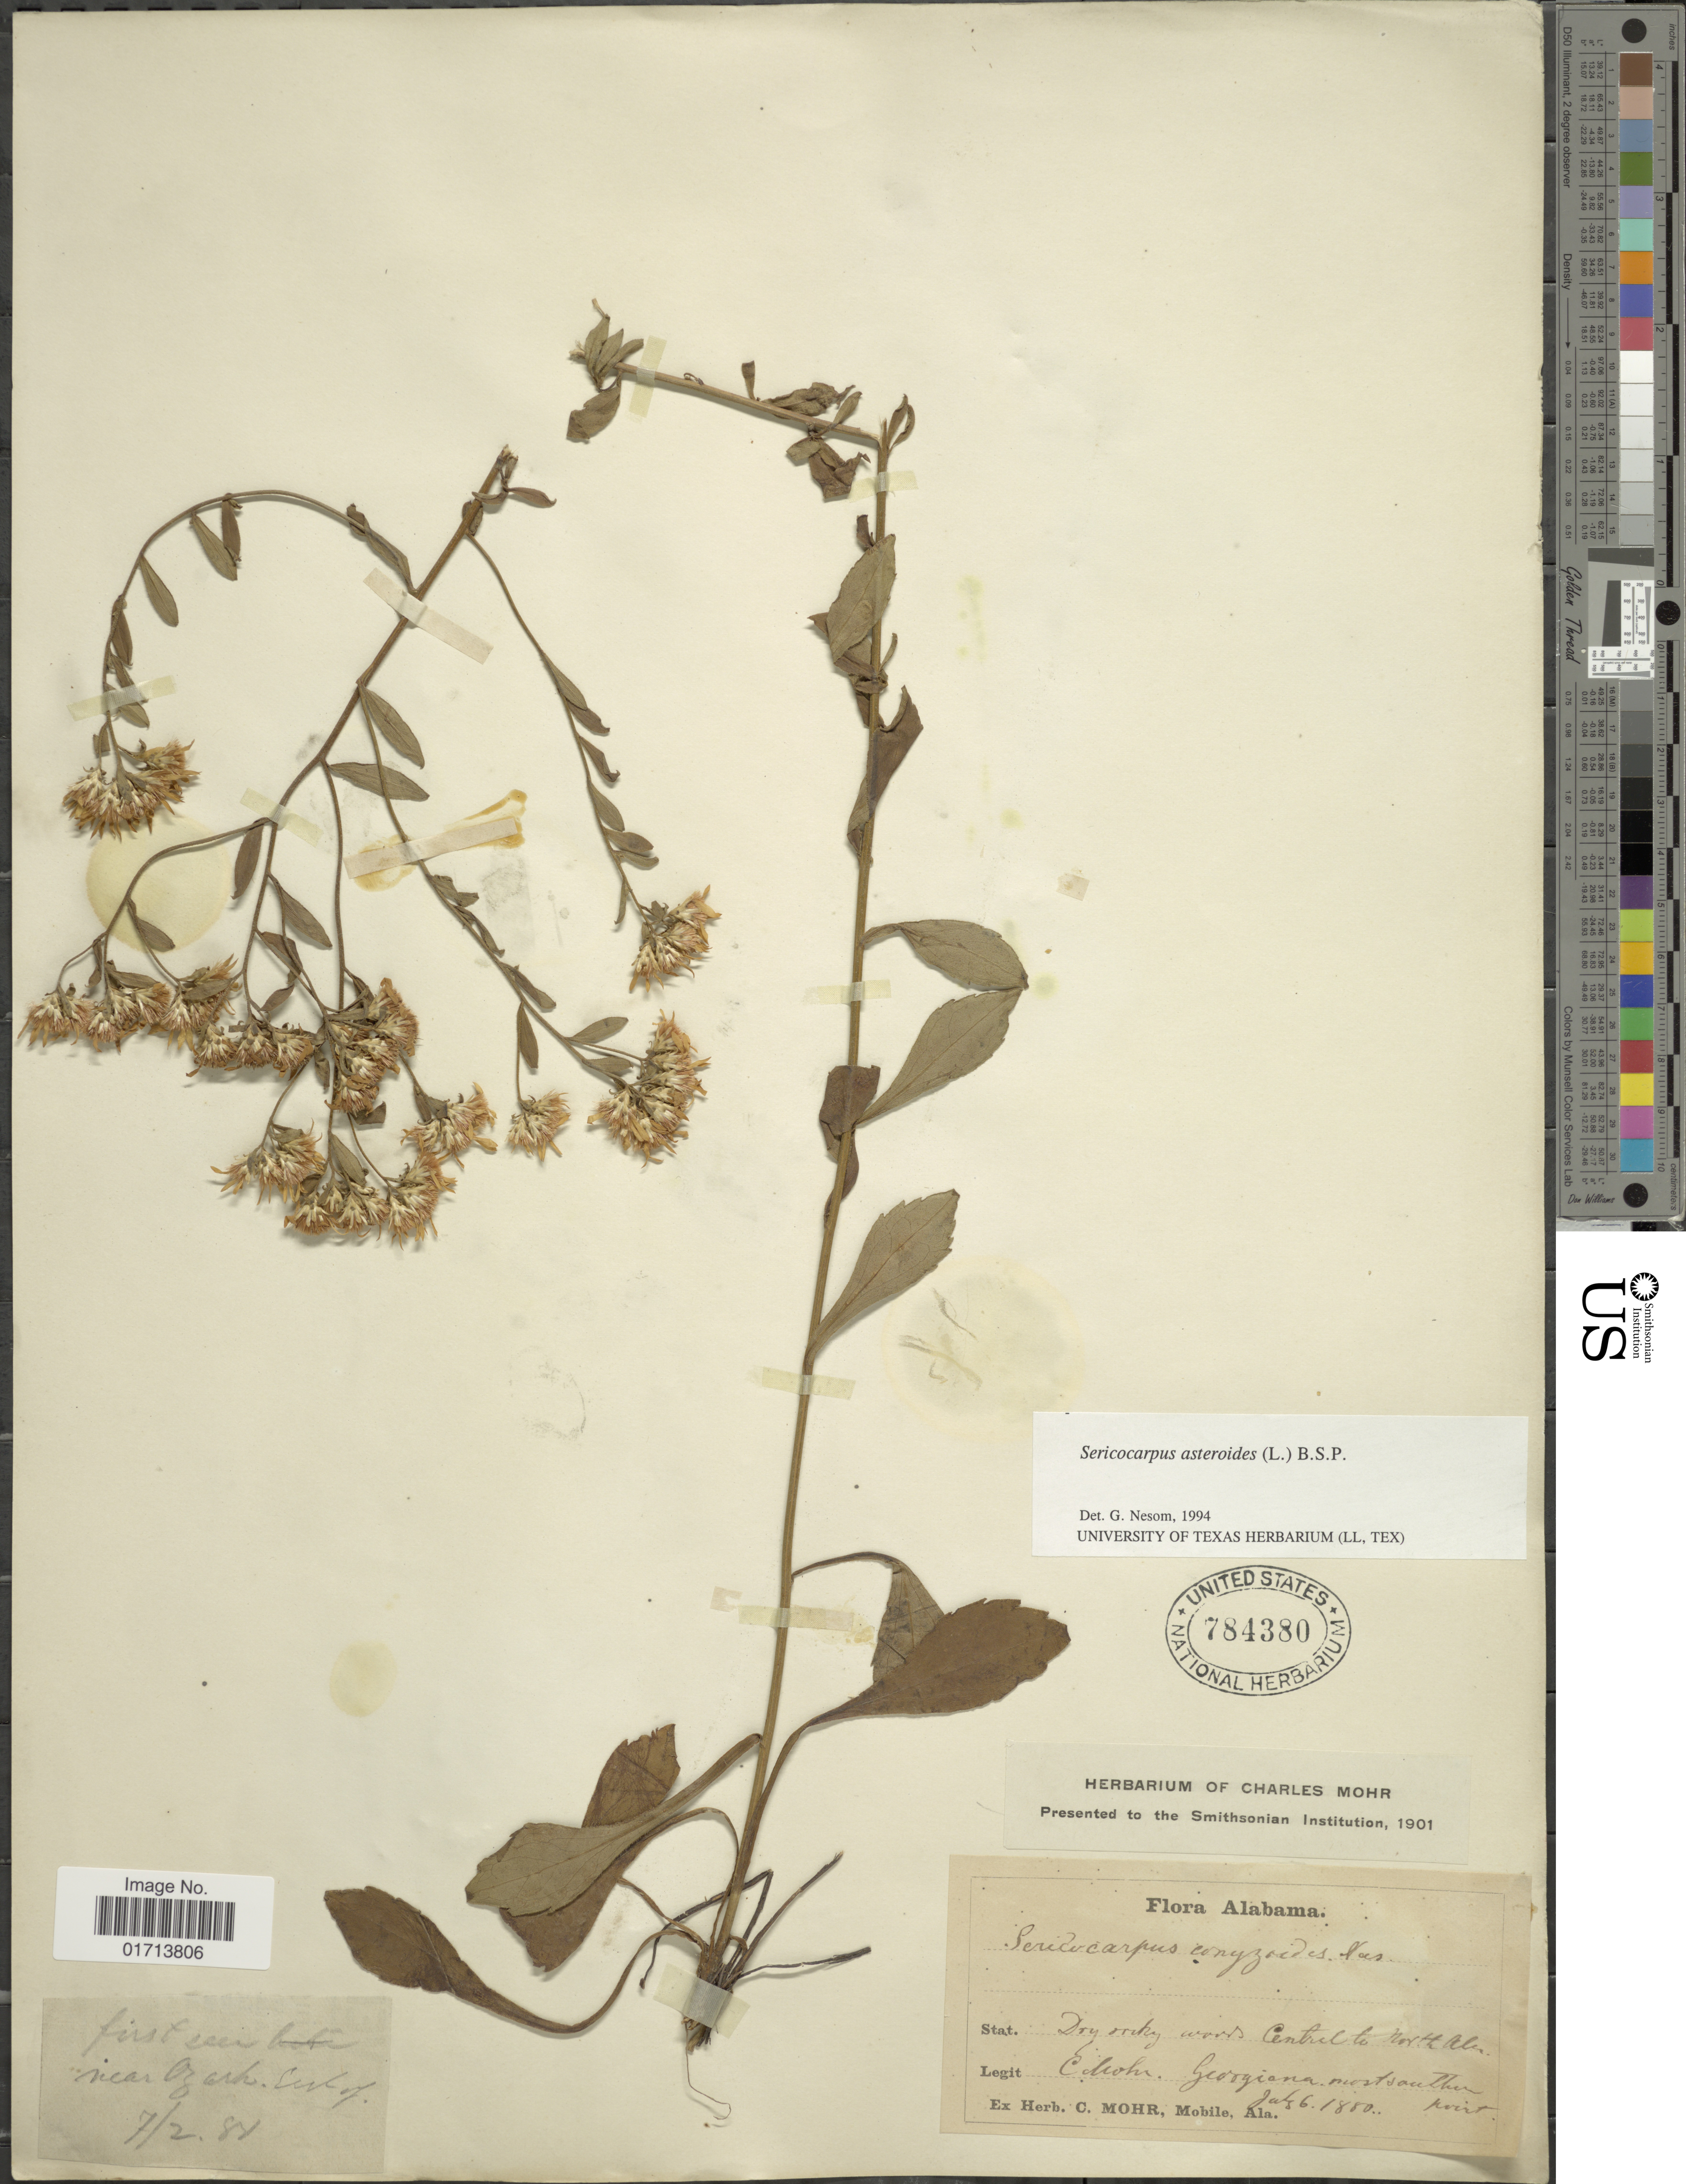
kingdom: Plantae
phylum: Tracheophyta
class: Magnoliopsida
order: Asterales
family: Asteraceae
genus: Sericocarpus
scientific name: Sericocarpus asteroides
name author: (L.) Britton, Stearns & Poggenb.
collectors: C. T. Mohr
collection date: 1880-07-06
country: United States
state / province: Alabama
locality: Georgiana, most southern point, central to north Alabama.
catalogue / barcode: US 784380